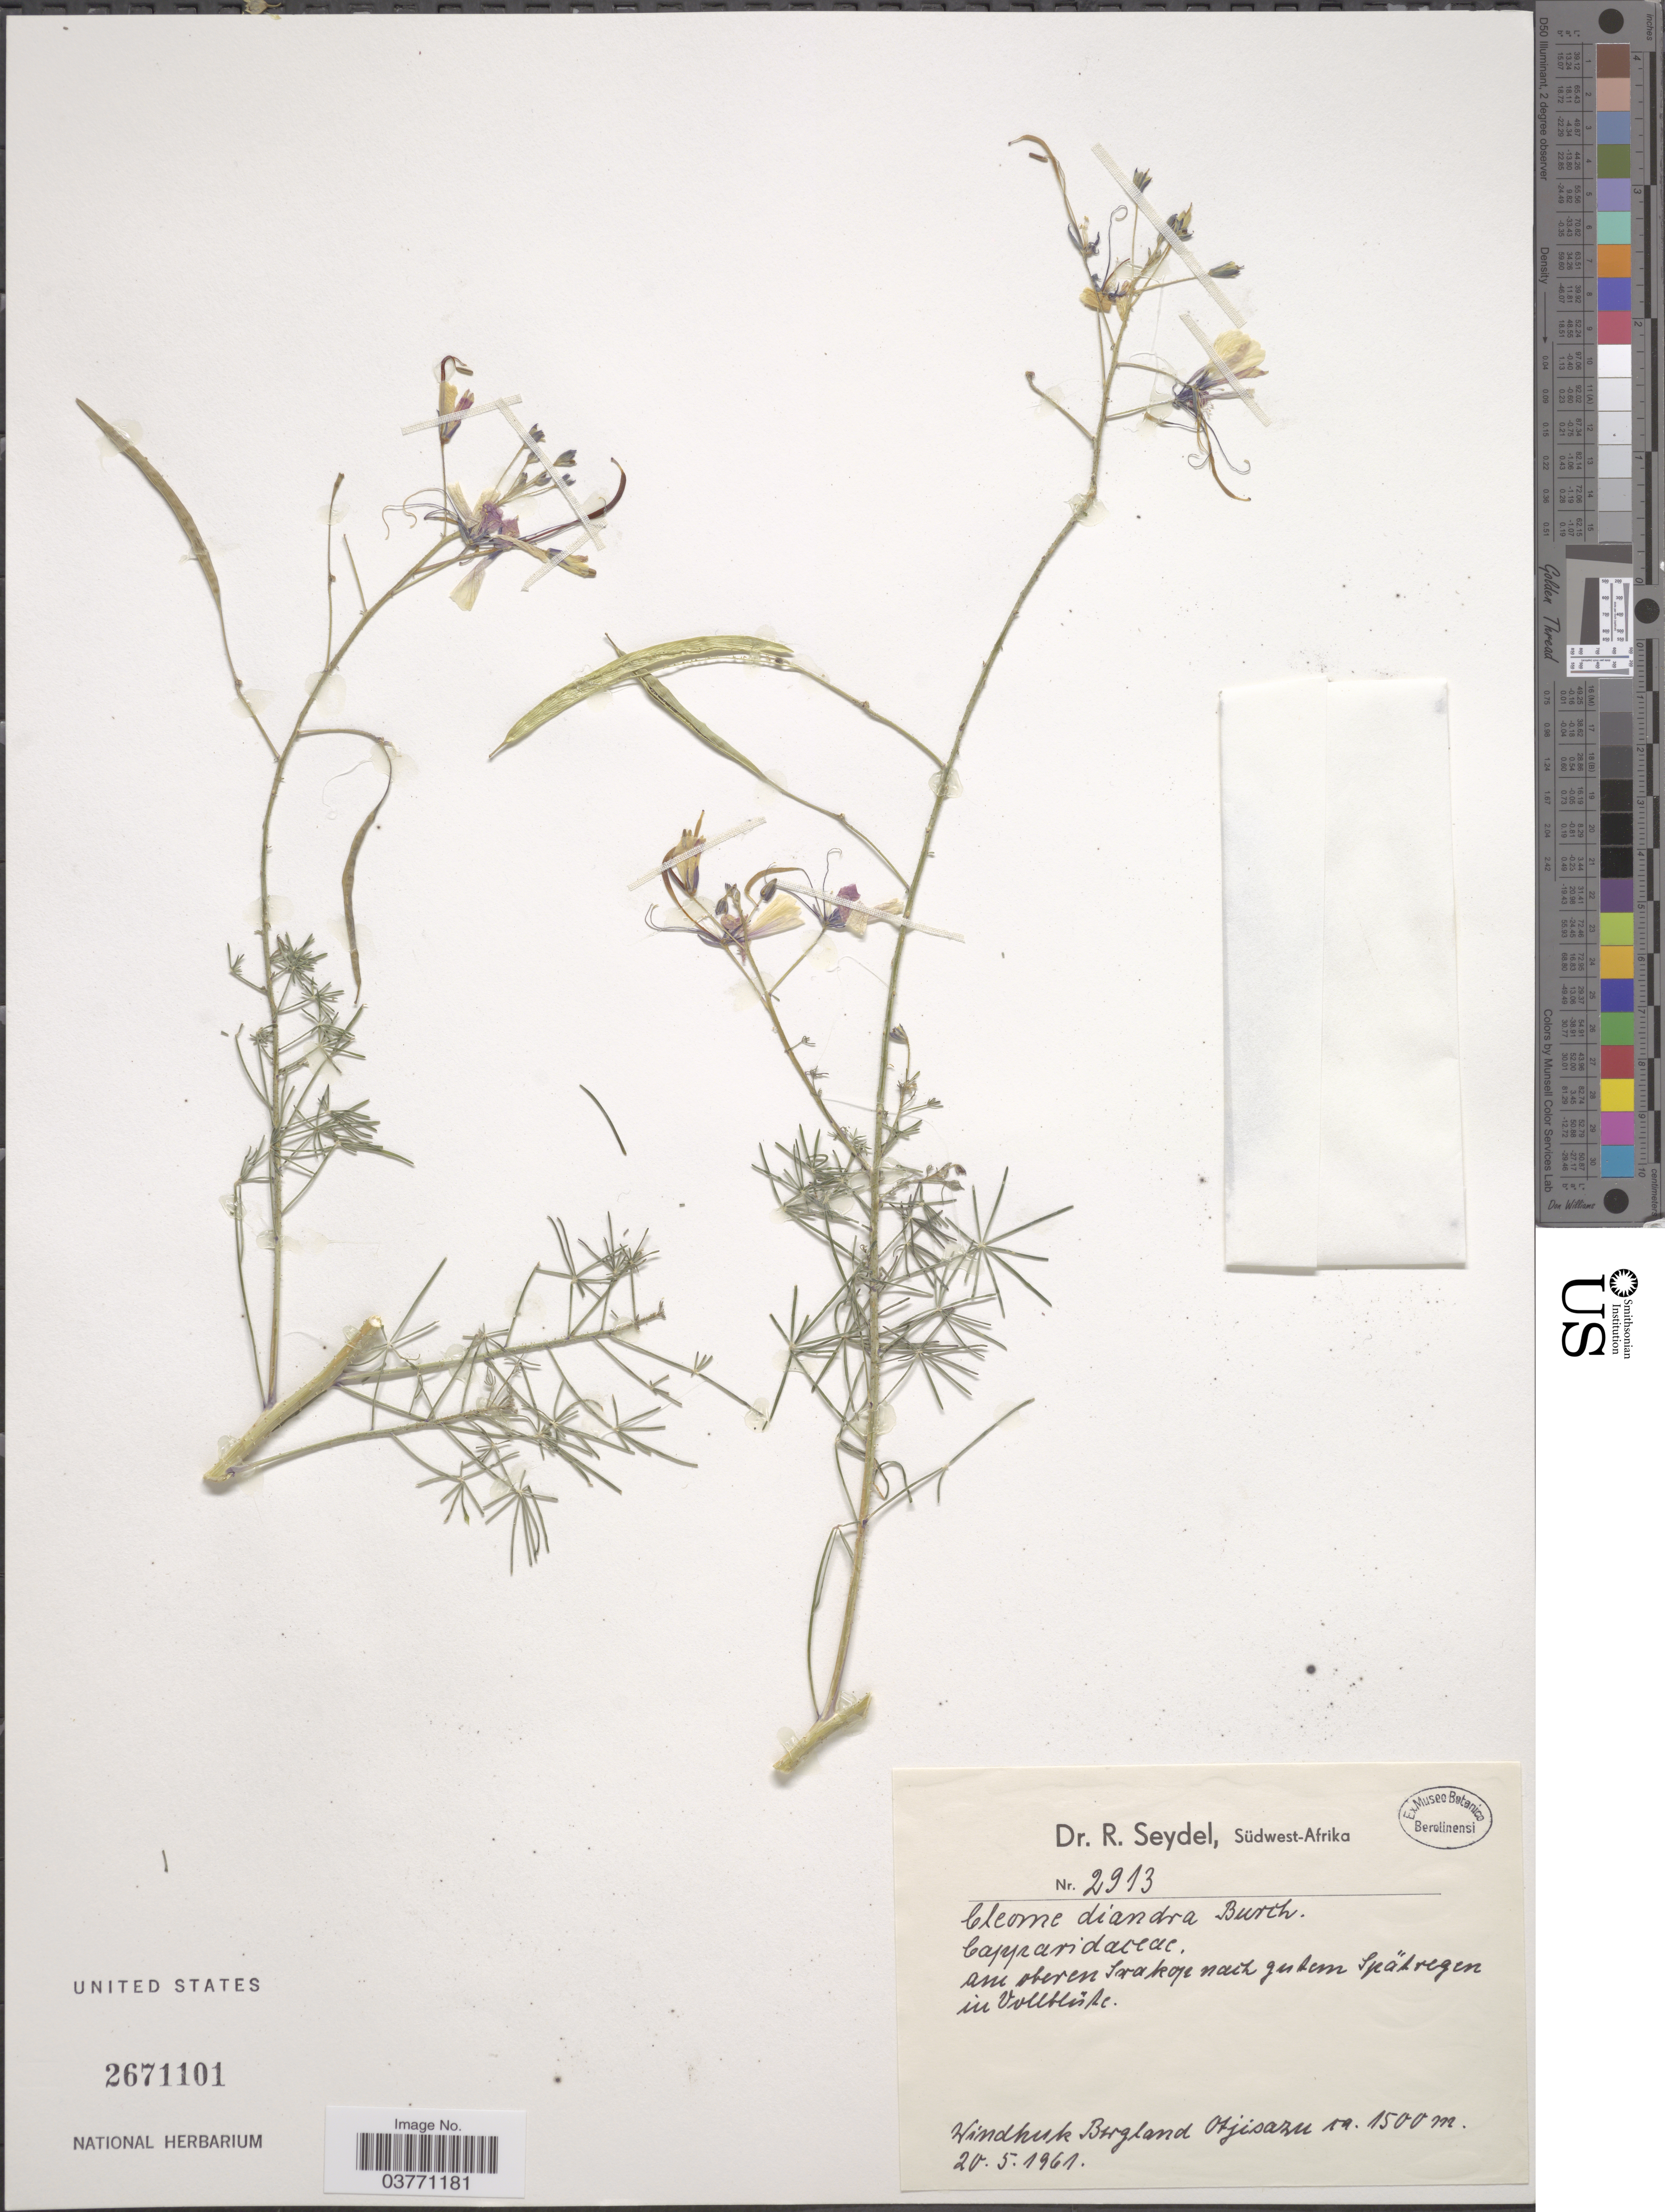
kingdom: Plantae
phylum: Tracheophyta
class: Magnoliopsida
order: Brassicales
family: Cleomaceae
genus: Coalisina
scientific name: Coalisina angustifolia var. diandra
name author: (Burch.) Roalson & J.C. Hall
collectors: R. Seydel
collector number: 2913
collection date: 1961-05-20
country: Namibia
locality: Südwest-Afrika. Windhuk Bergland Otjisazu.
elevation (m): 1500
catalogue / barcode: US 2671101